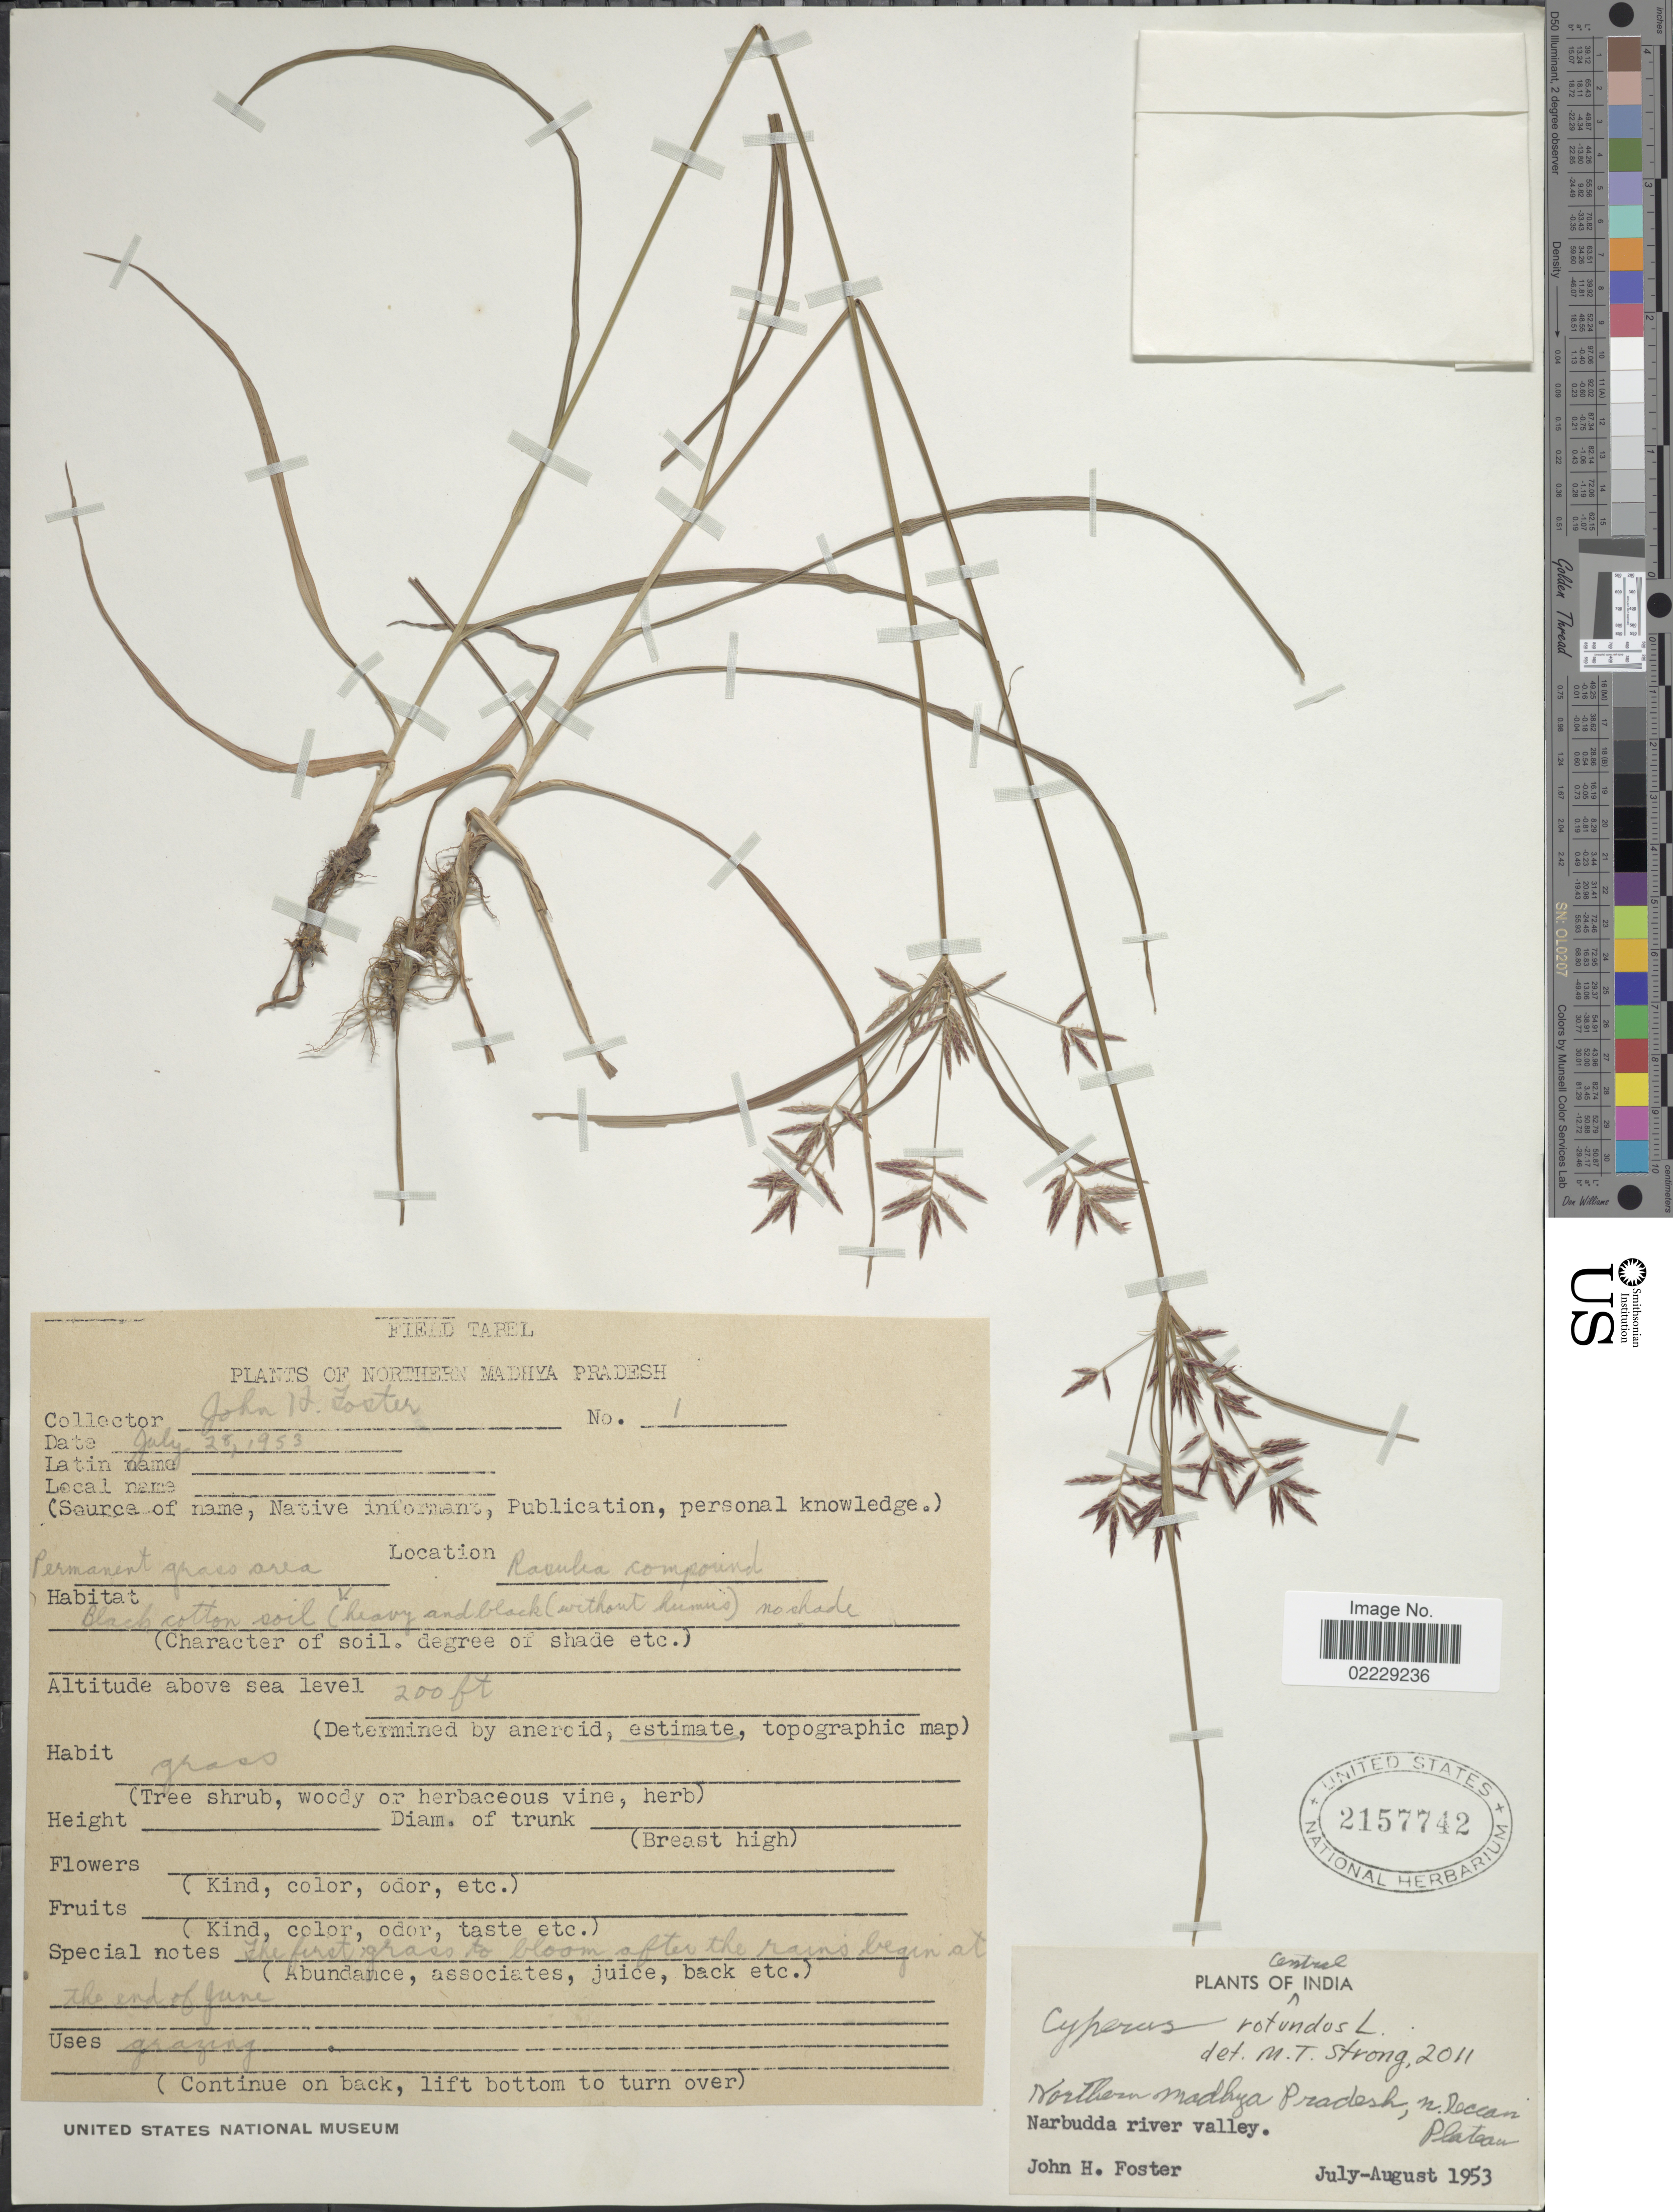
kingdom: Plantae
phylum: Tracheophyta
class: Liliopsida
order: Poales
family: Cyperaceae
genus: Cyperus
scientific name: Cyperus rotundus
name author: L.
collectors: J. Foster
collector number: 1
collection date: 1953-07-28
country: India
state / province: Madhya Pradesh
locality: Central India, Northern Madhya Pradesh, n. Deccan Plateau, Narbudda river valley, Ravuka [interpreted] compound.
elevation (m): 61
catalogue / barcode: US 2157742